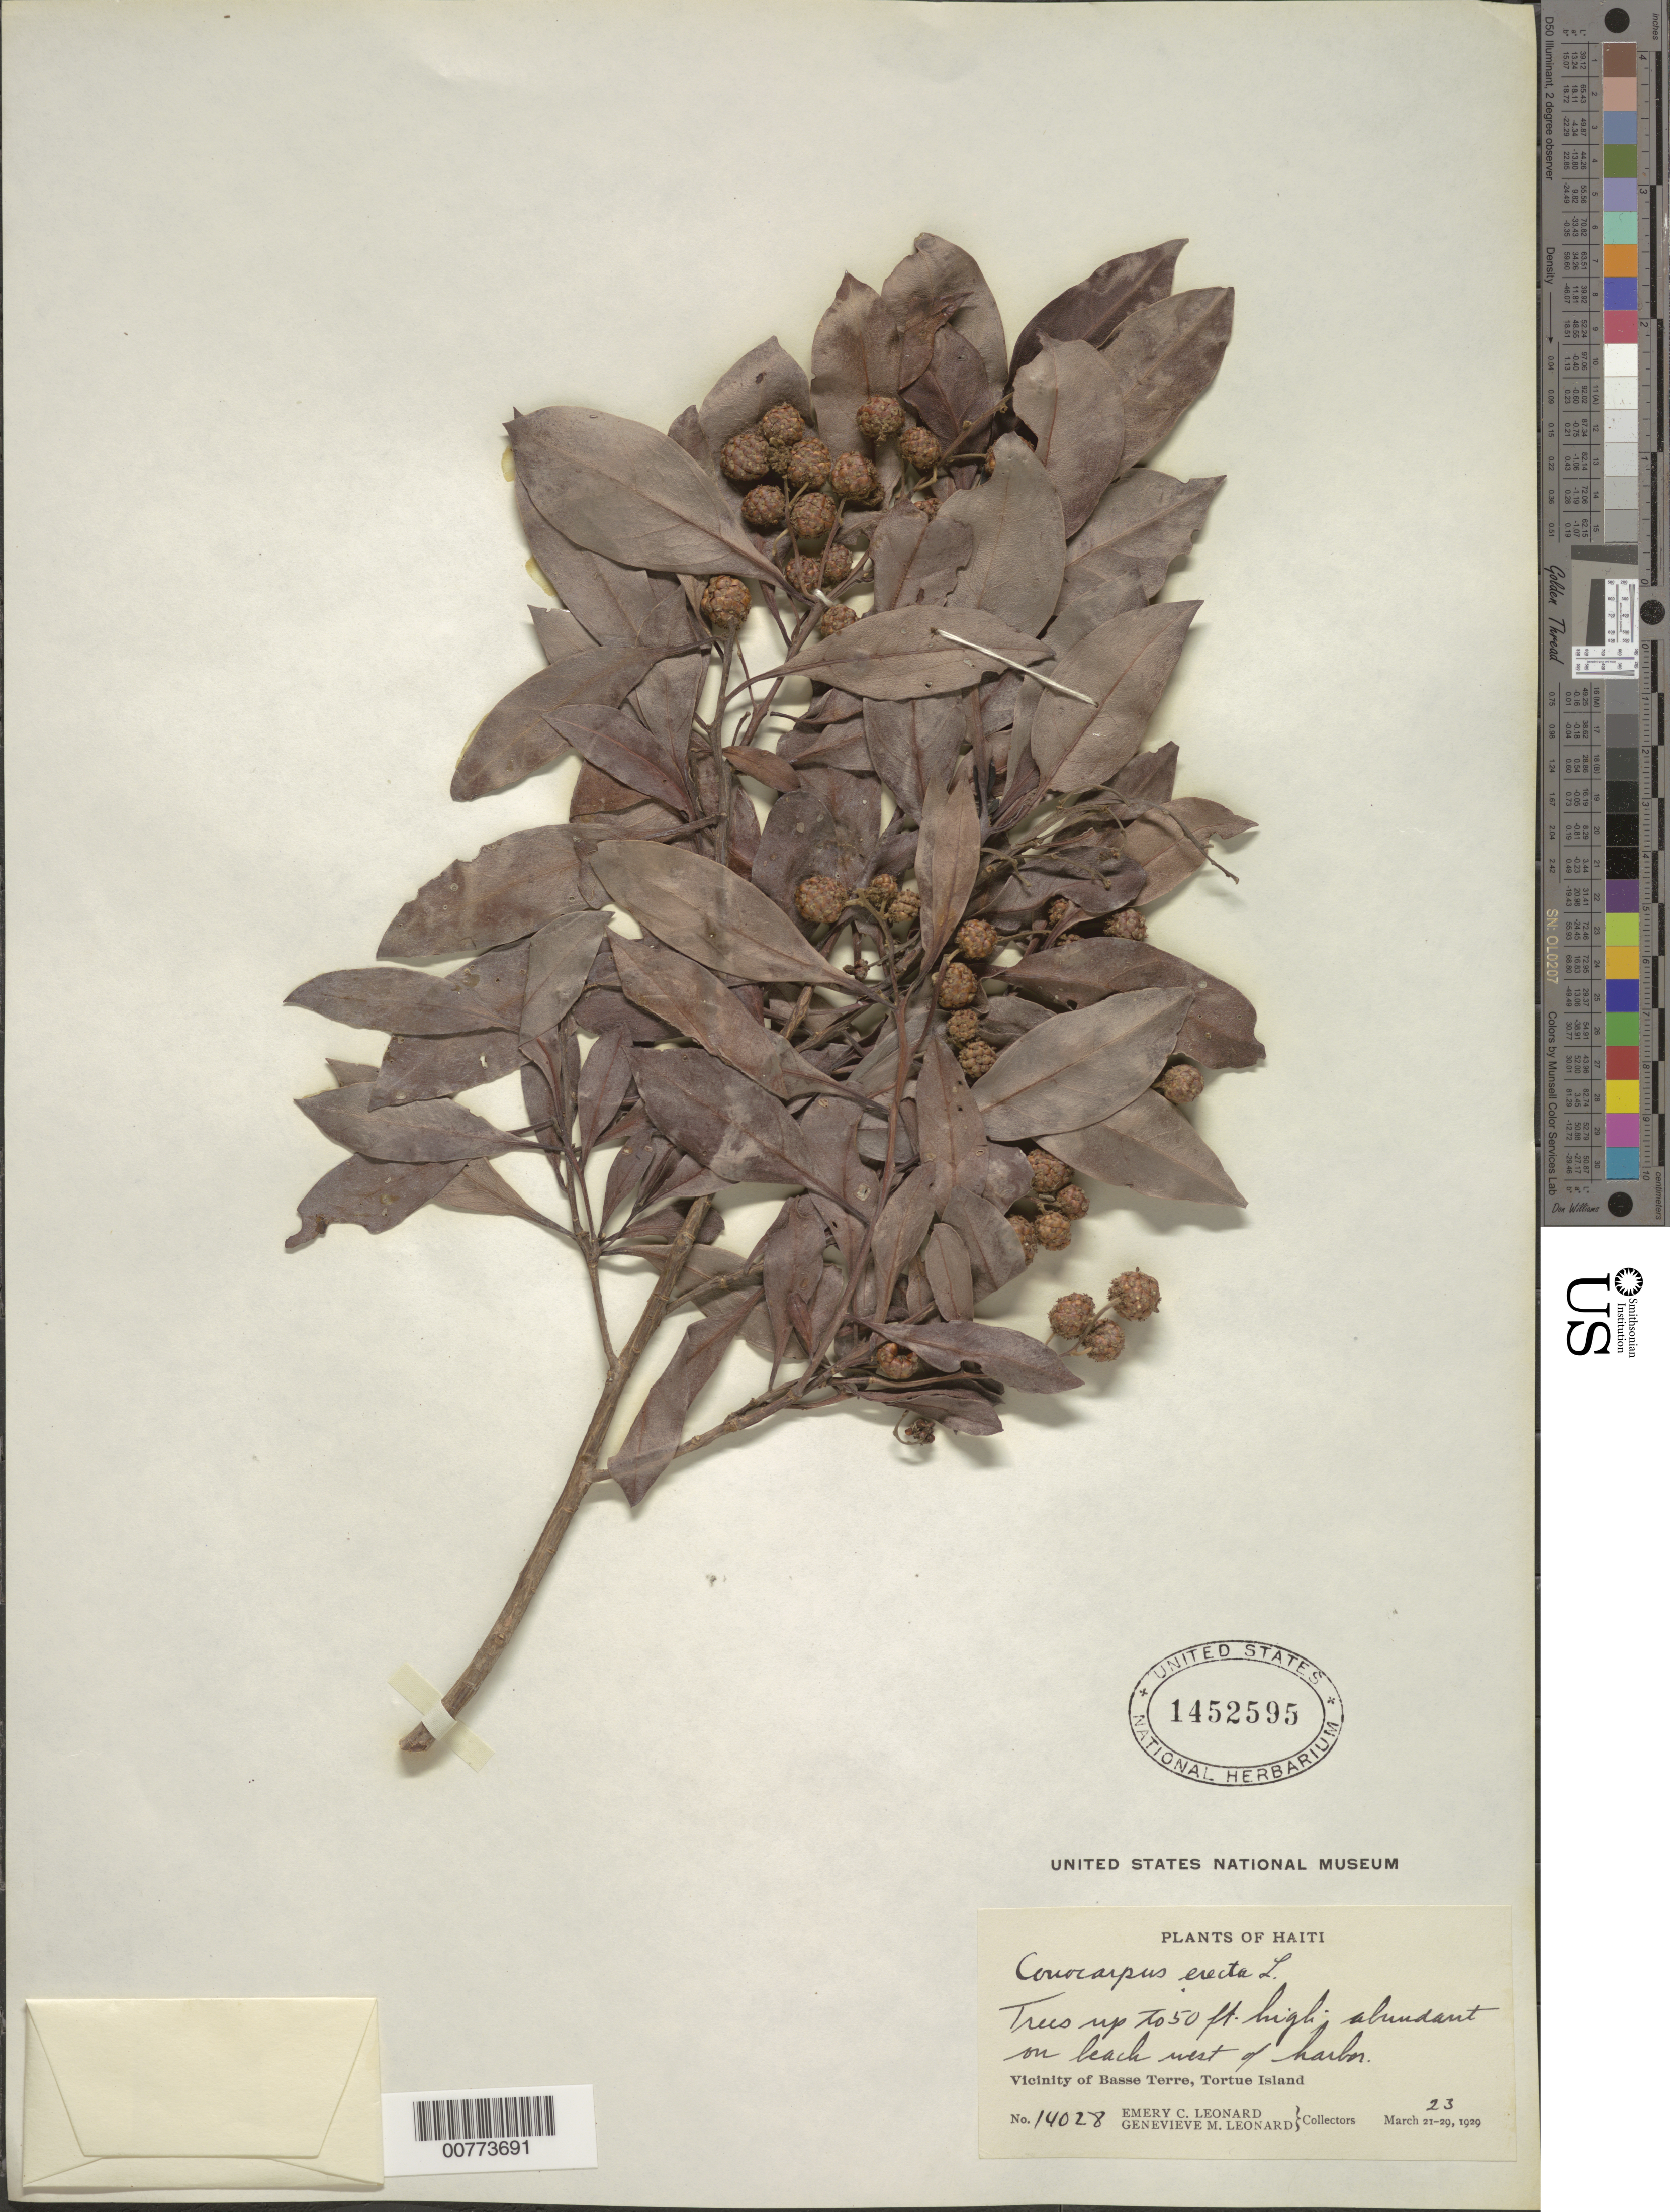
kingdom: Plantae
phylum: Tracheophyta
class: Magnoliopsida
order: Myrtales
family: Combretaceae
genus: Conocarpus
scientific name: Conocarpus erectus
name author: L.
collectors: E. C. Leonard & G. M. Leonard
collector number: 14028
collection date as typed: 23 Mar 1929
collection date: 1929-03-23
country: Haiti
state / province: Nord-Óuest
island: Île de la Tortue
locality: Tortue Island, vicinity of Basse Terre, west of harbor.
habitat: Beach.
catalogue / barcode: US 1452595